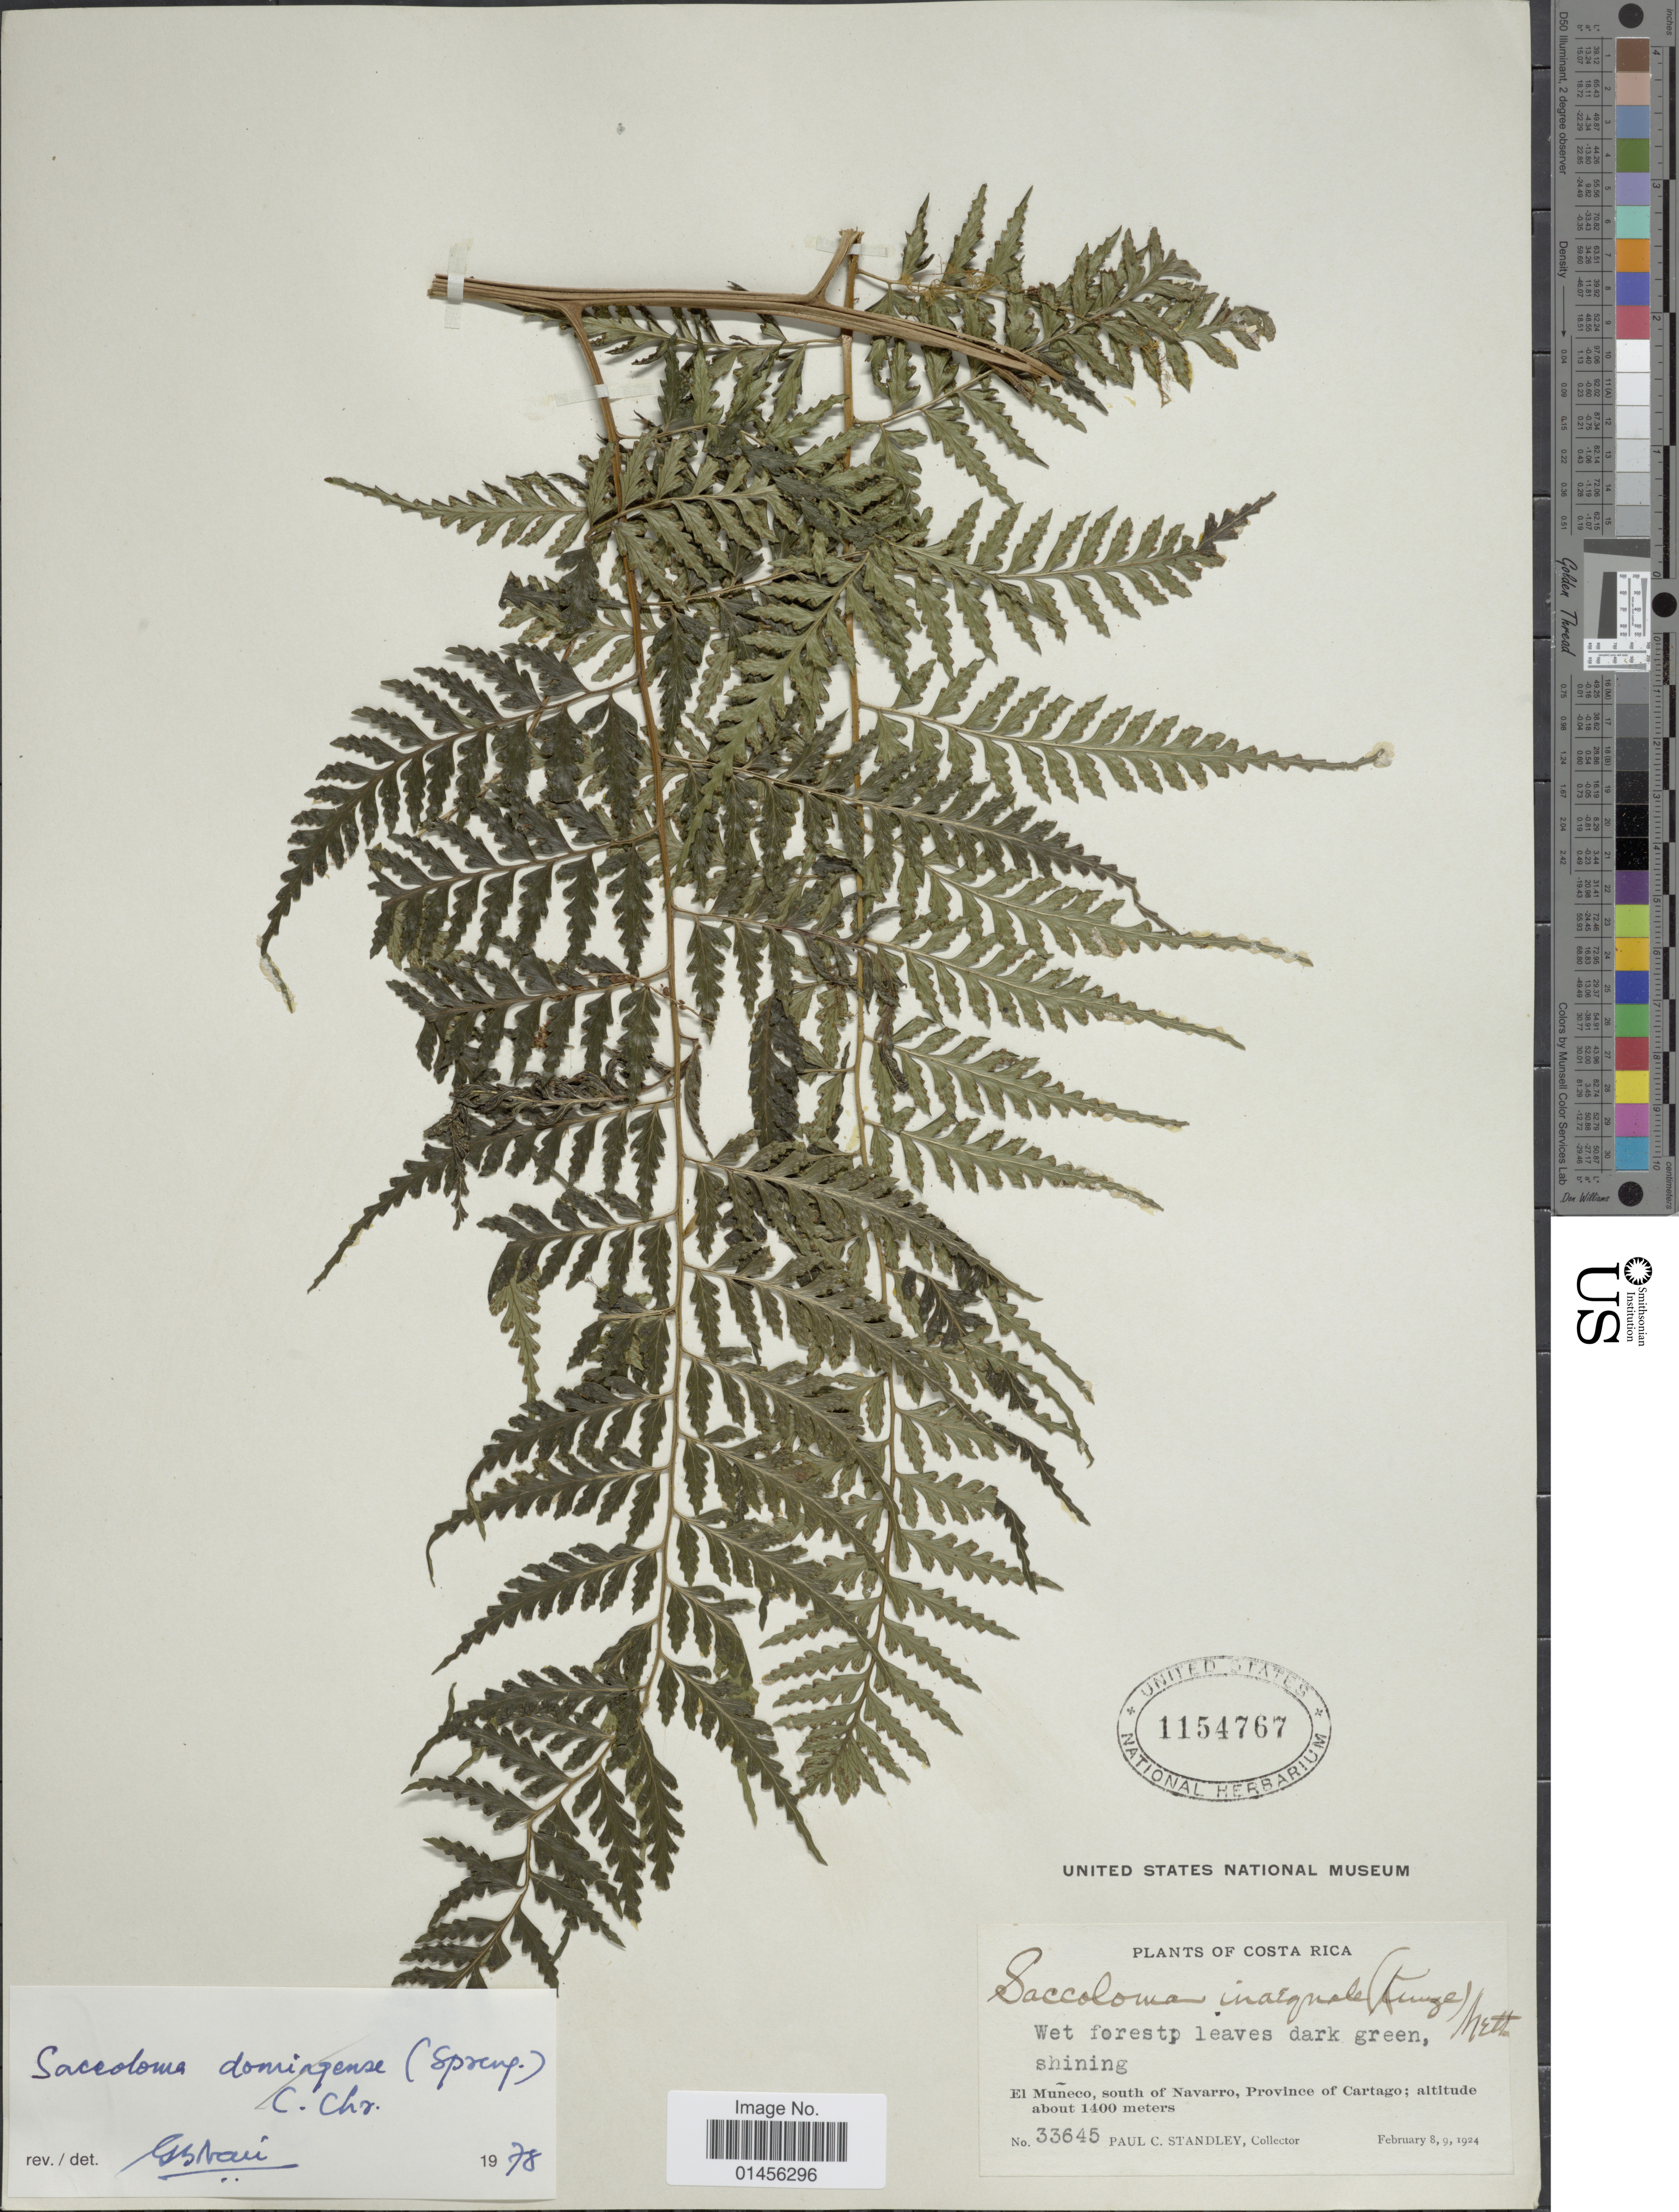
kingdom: Plantae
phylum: Tracheophyta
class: Polypodiopsida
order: Polypodiales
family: Saccolomataceae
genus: Saccoloma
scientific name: Saccoloma inaequale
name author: (Kunze) Mett.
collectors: P. C. Standley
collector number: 33645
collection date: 1924-02-08/1924-02-09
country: Costa Rica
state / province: Cartago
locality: El Muñeco, south of Navarro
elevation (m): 1400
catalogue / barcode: US 1154767